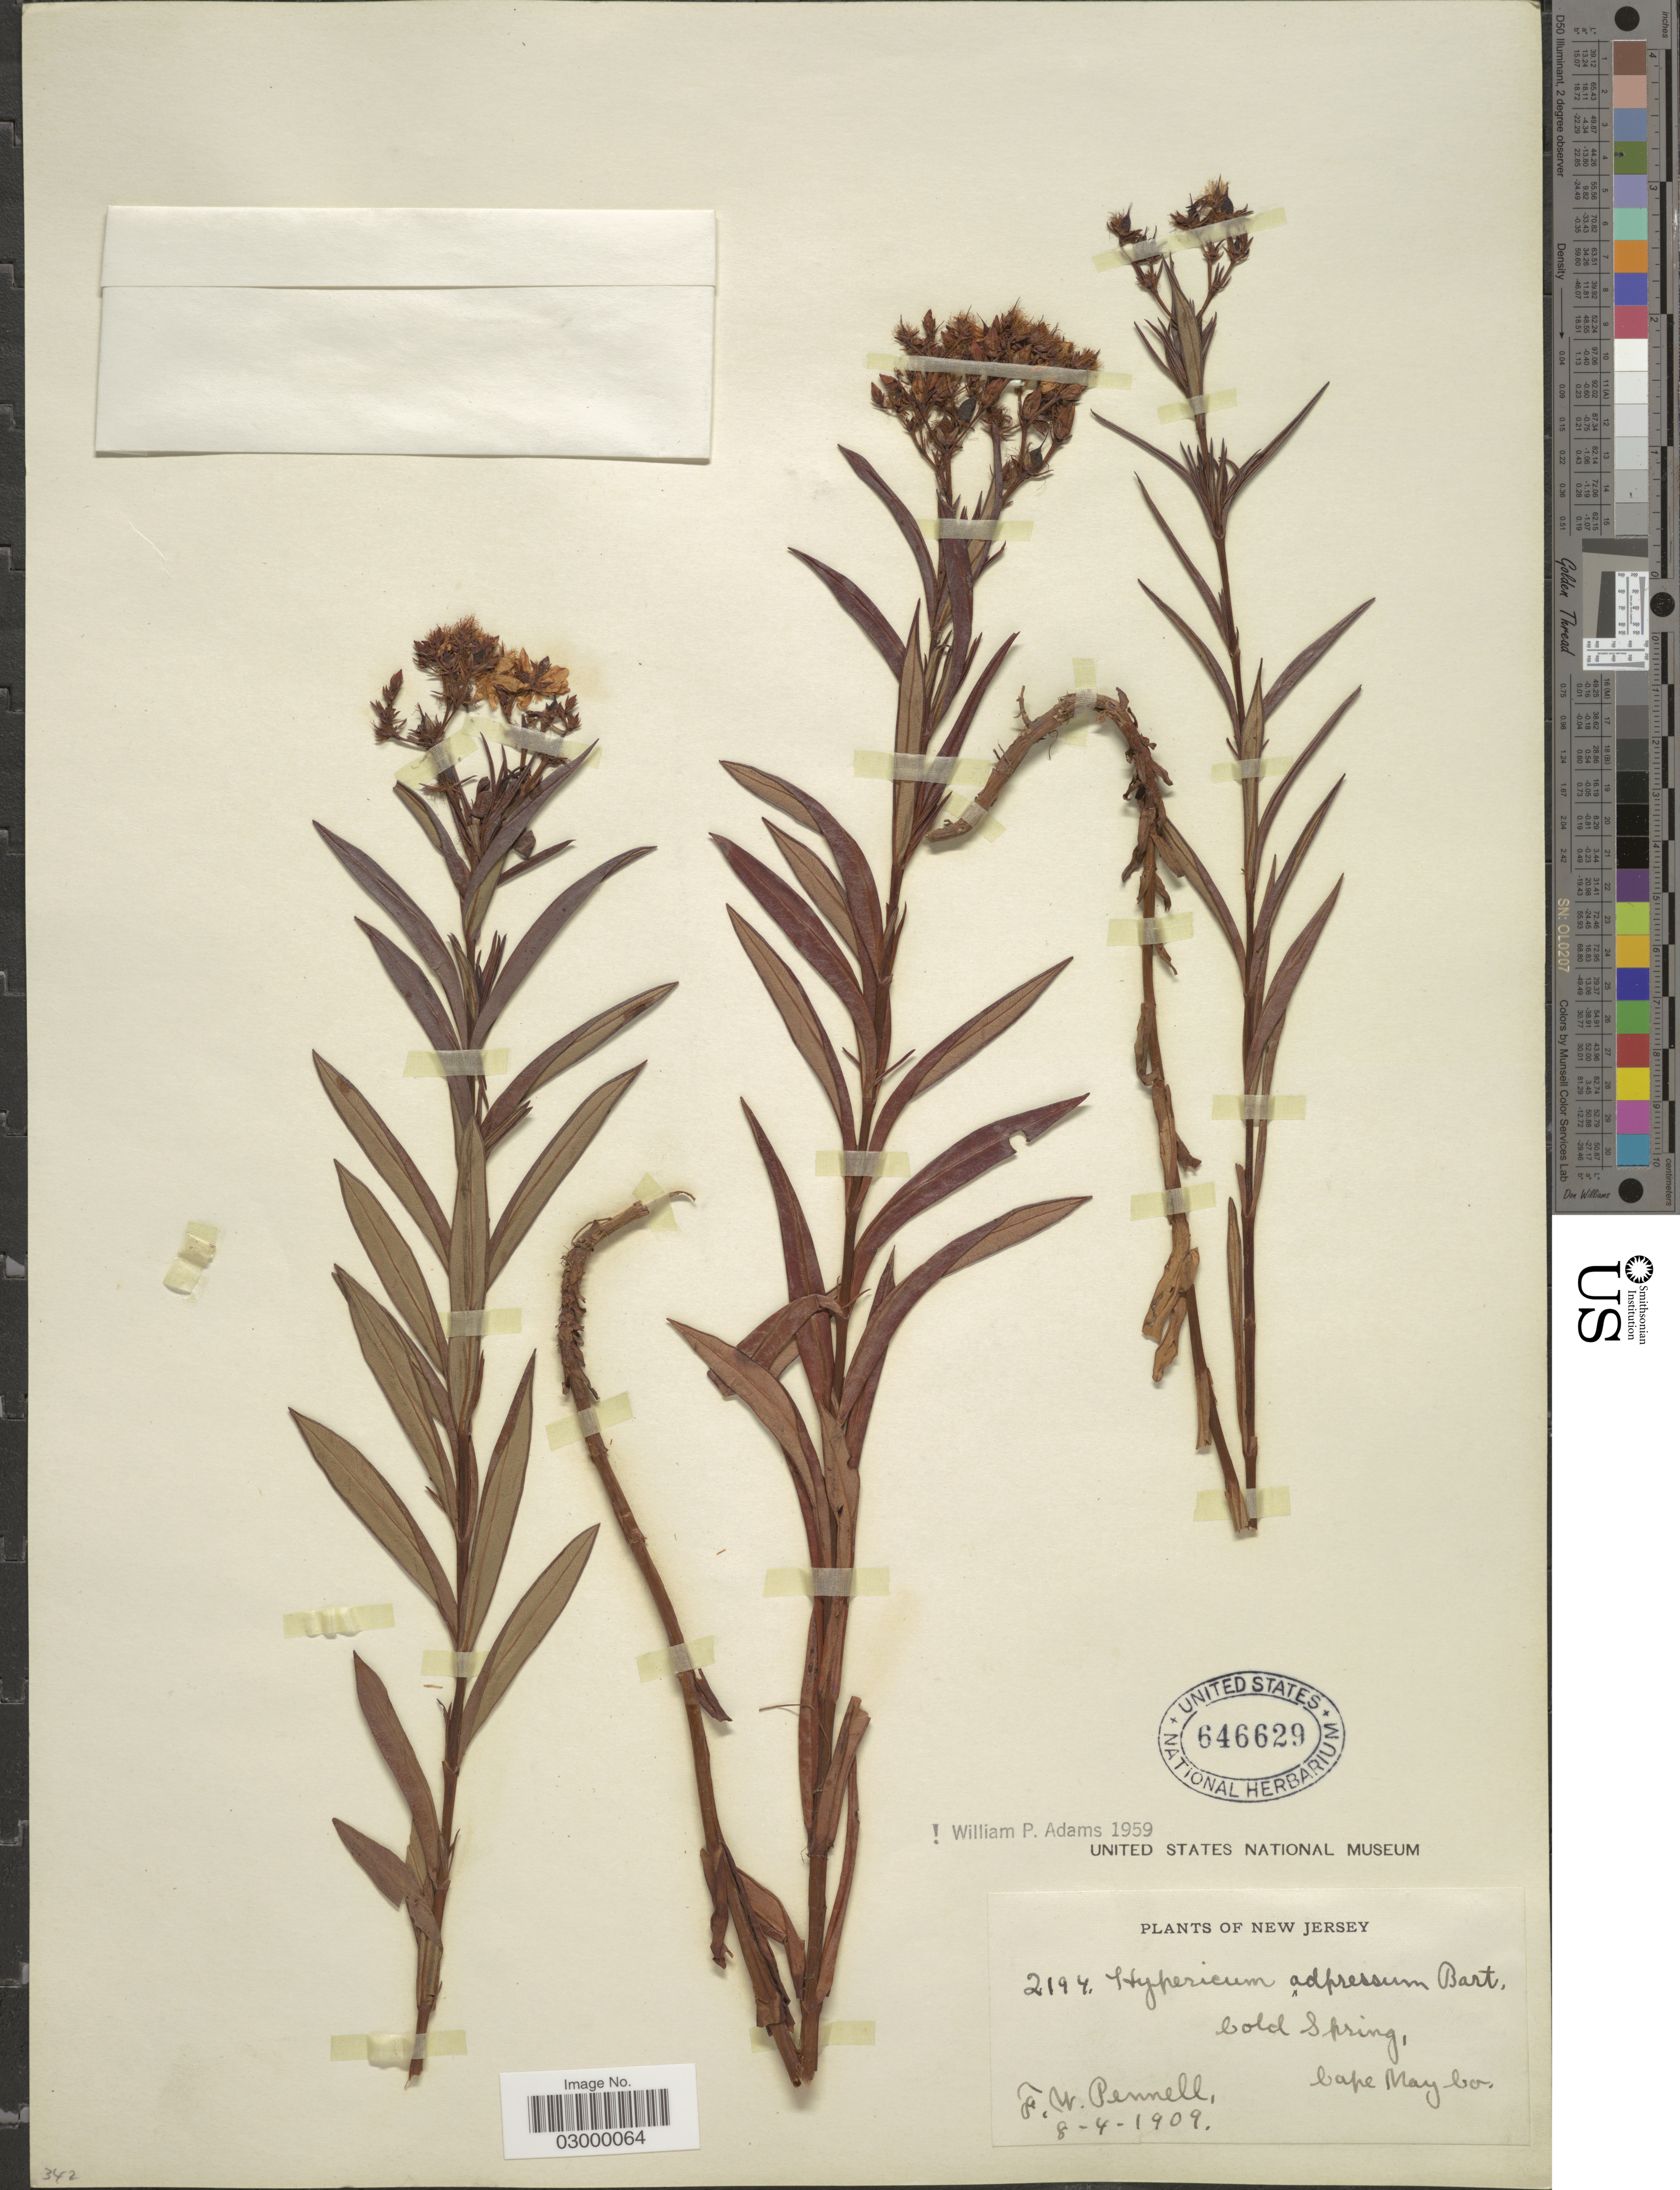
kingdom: Plantae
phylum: Tracheophyta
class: Magnoliopsida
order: Malpighiales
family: Hypericaceae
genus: Hypericum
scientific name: Hypericum adpressum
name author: W.P.C. Barton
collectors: F. W. Pennell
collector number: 2194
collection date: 1909-08-04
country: United States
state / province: New Jersey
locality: Cold Spring, Cape May Co.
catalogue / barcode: US 646629